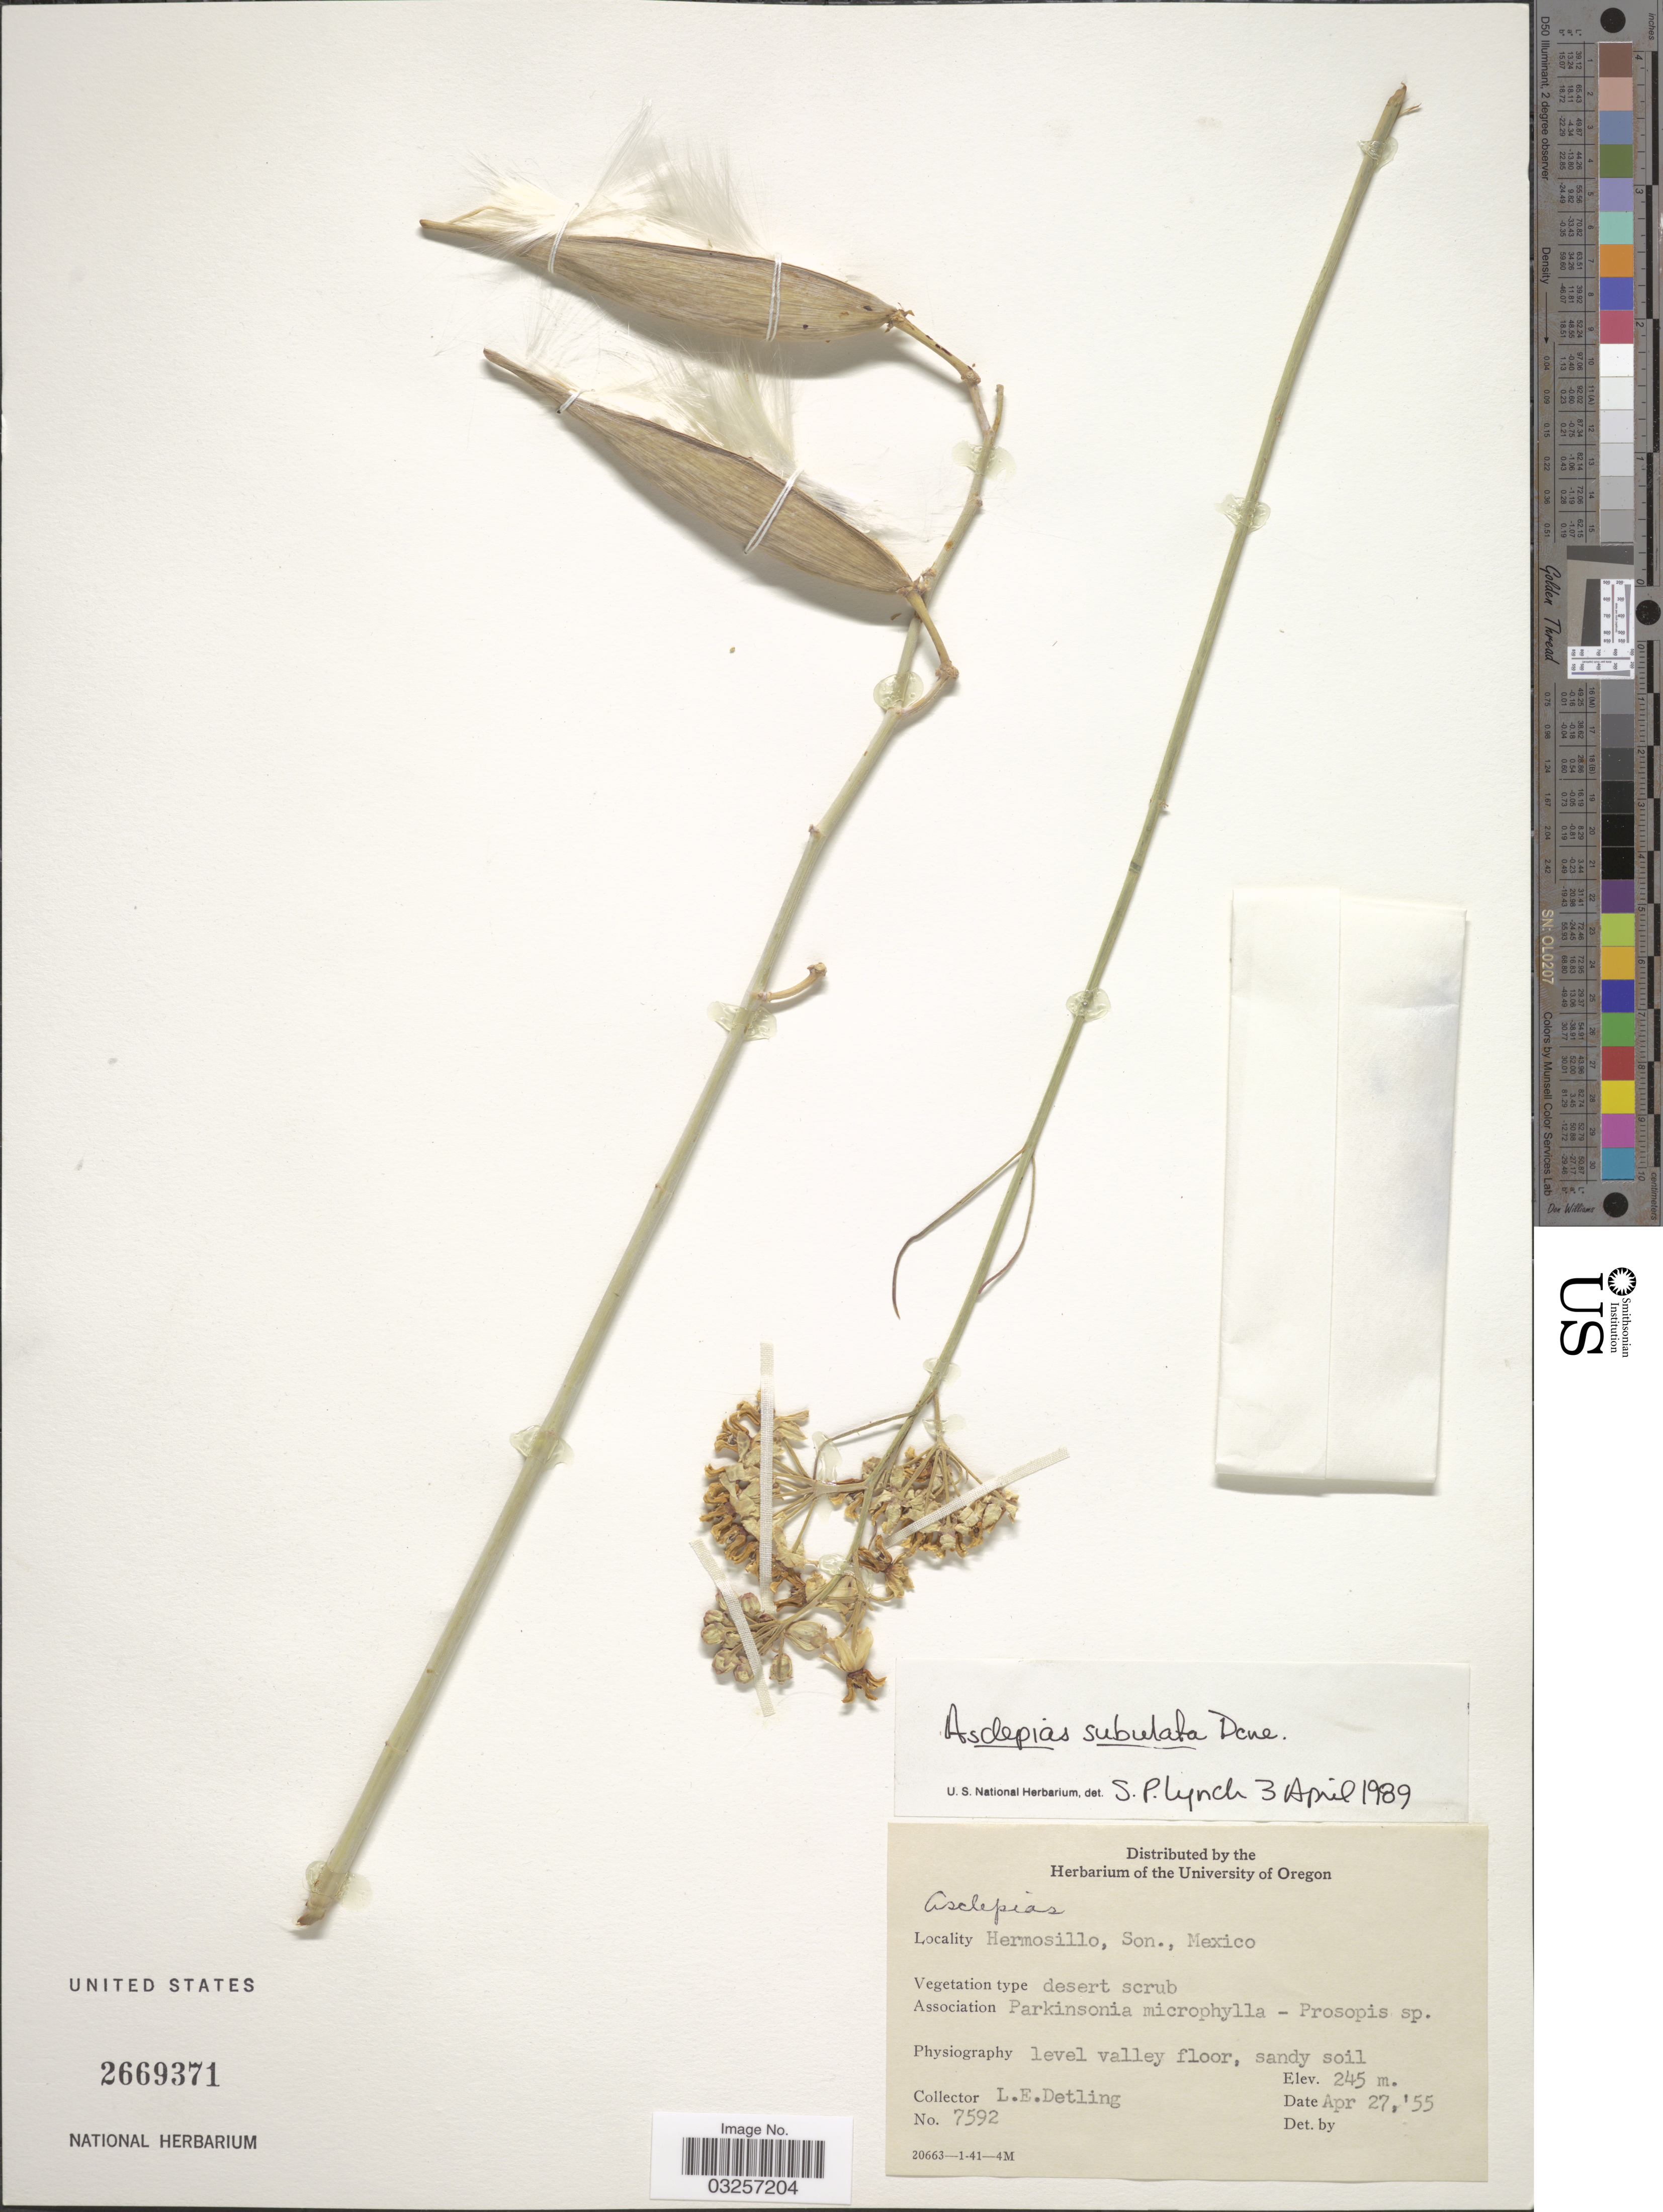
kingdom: Plantae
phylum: Tracheophyta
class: Magnoliopsida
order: Gentianales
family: Apocynaceae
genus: Asclepias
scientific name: Asclepias subulata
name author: Decne.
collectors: L. E. Detling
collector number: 7592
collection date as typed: Transcribed d/m/y: 27/4/55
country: Mexico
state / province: Sonora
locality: Hermosillo.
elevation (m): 245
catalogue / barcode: US 2669371